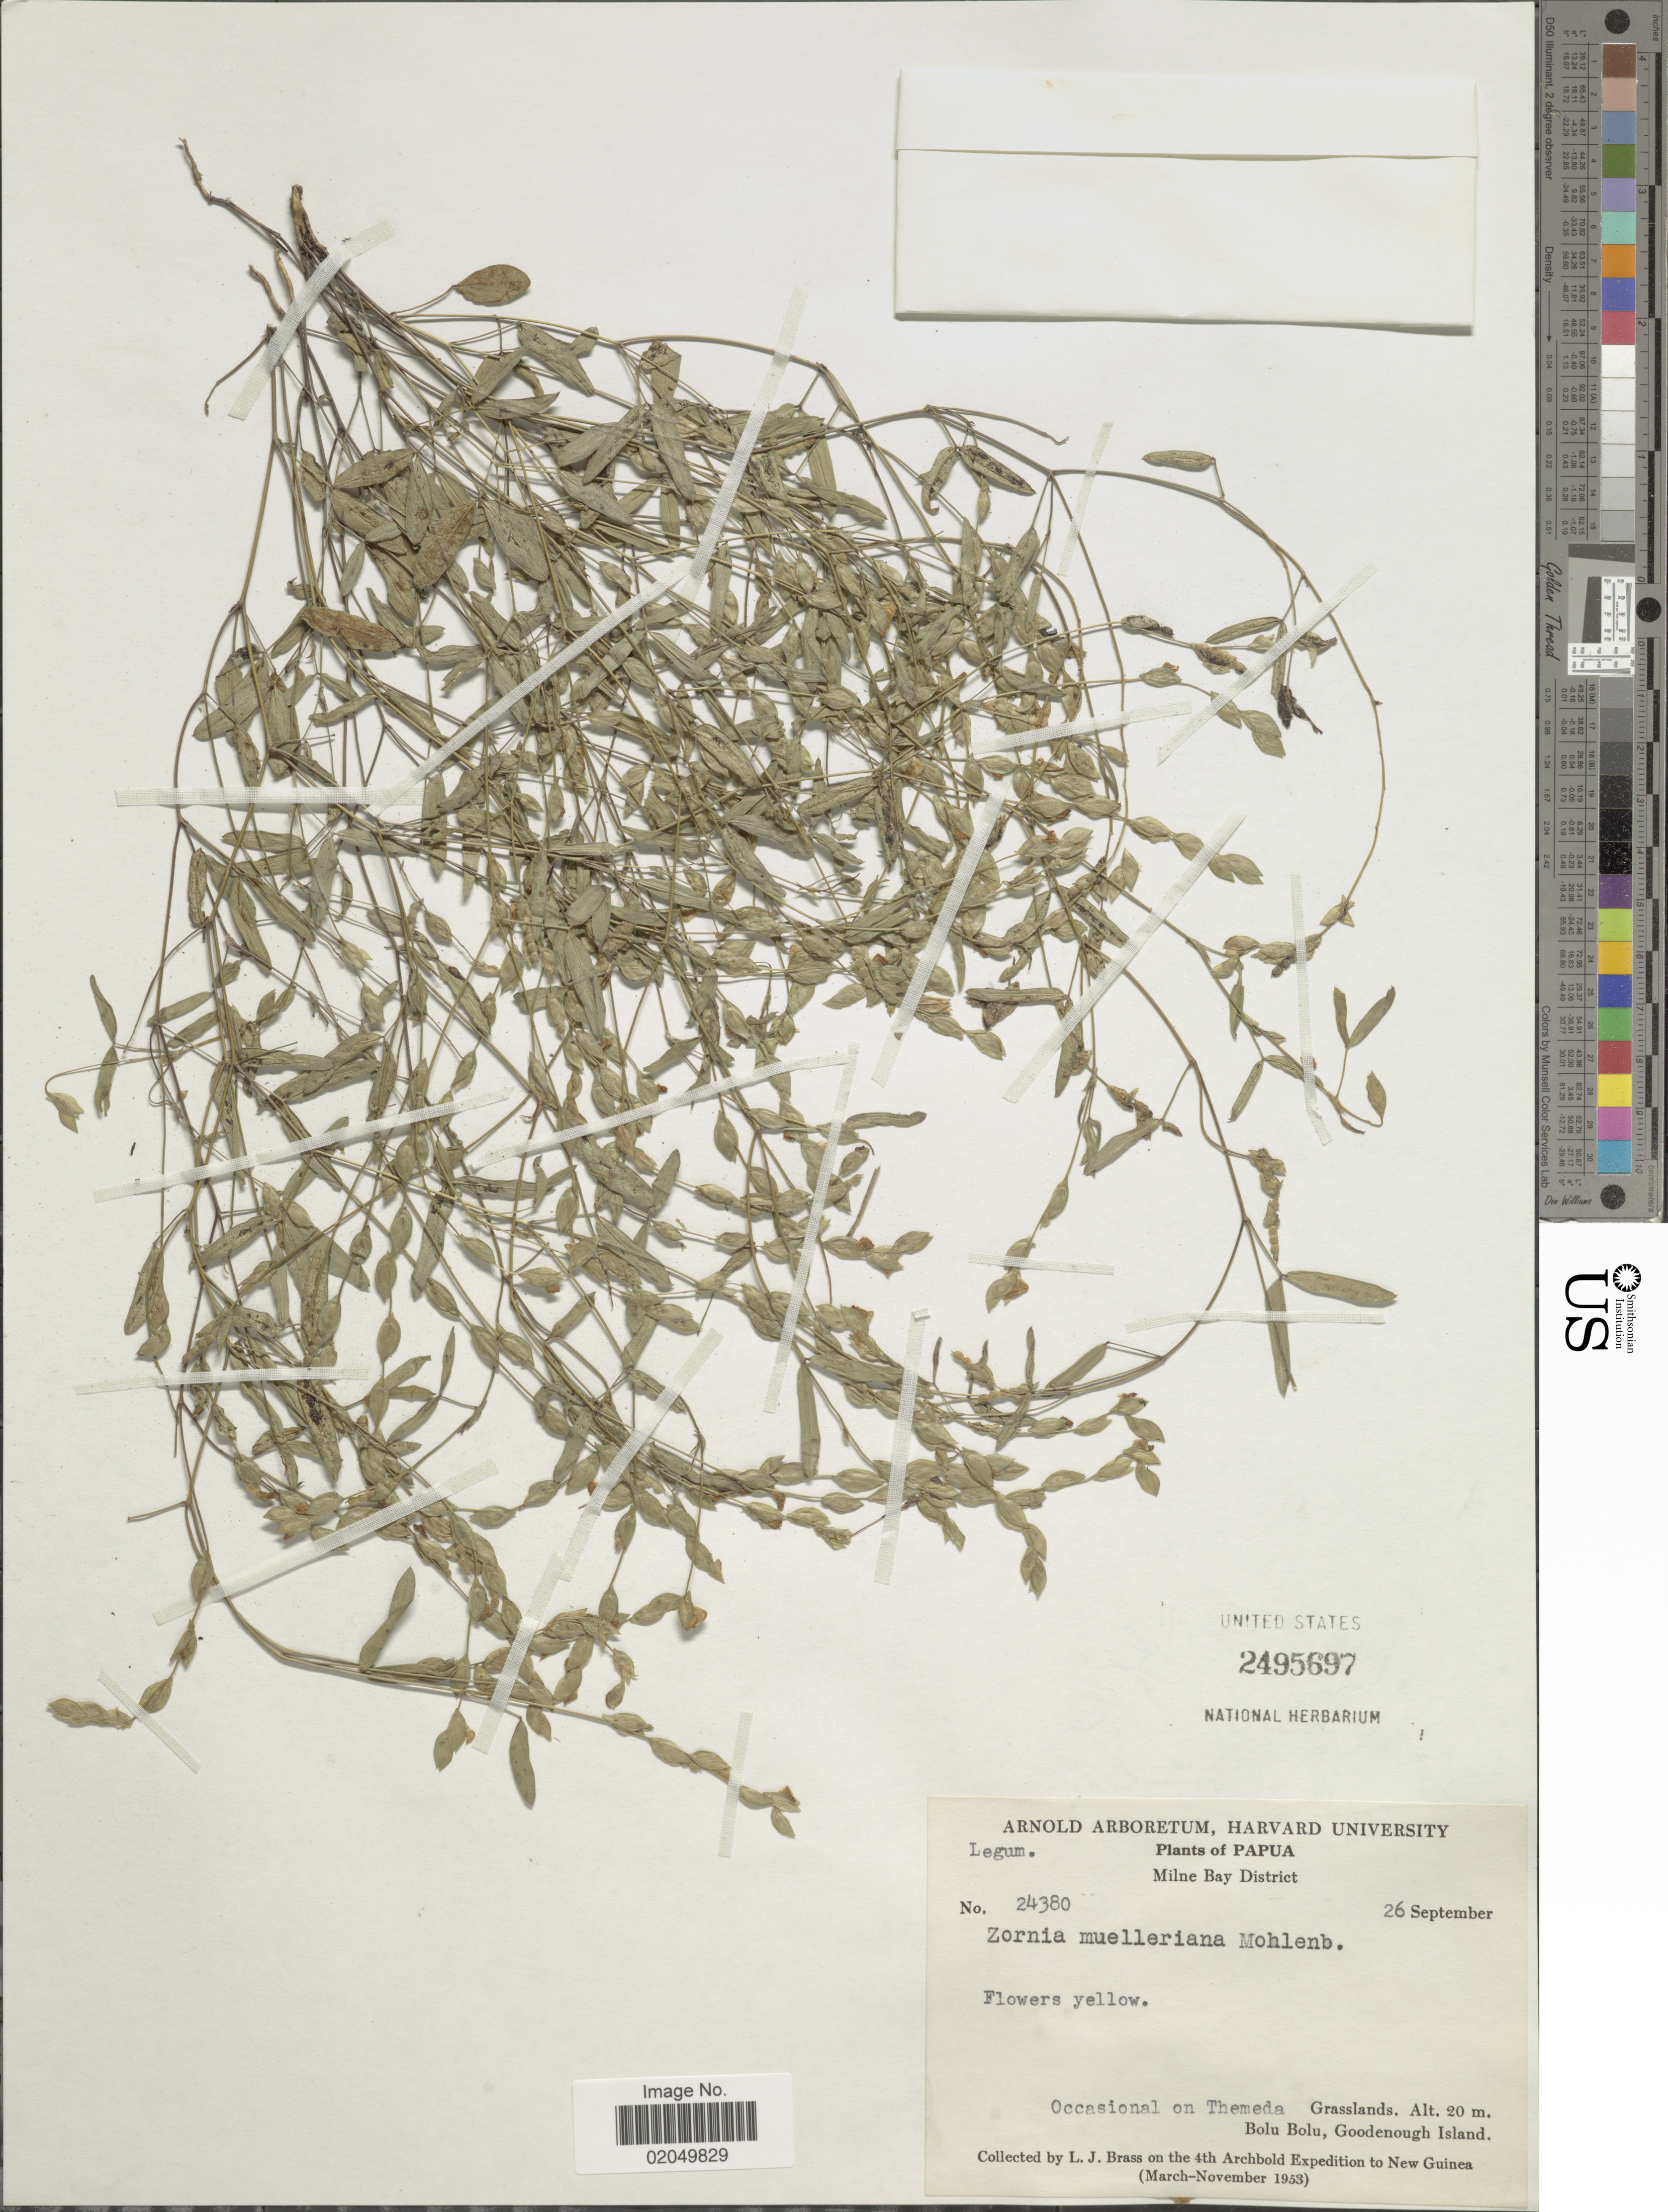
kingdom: Plantae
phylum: Tracheophyta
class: Magnoliopsida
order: Fabales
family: Fabaceae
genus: Zornia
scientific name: Zornia muelleriana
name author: Mohlenbr.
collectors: L. J. Brass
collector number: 24380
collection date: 1953-09-26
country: Papua New Guinea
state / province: Milne Bay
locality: Papua, Themeda Grasslands, Bolu Bolu, Goodenough Island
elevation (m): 20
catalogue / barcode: US 2495697